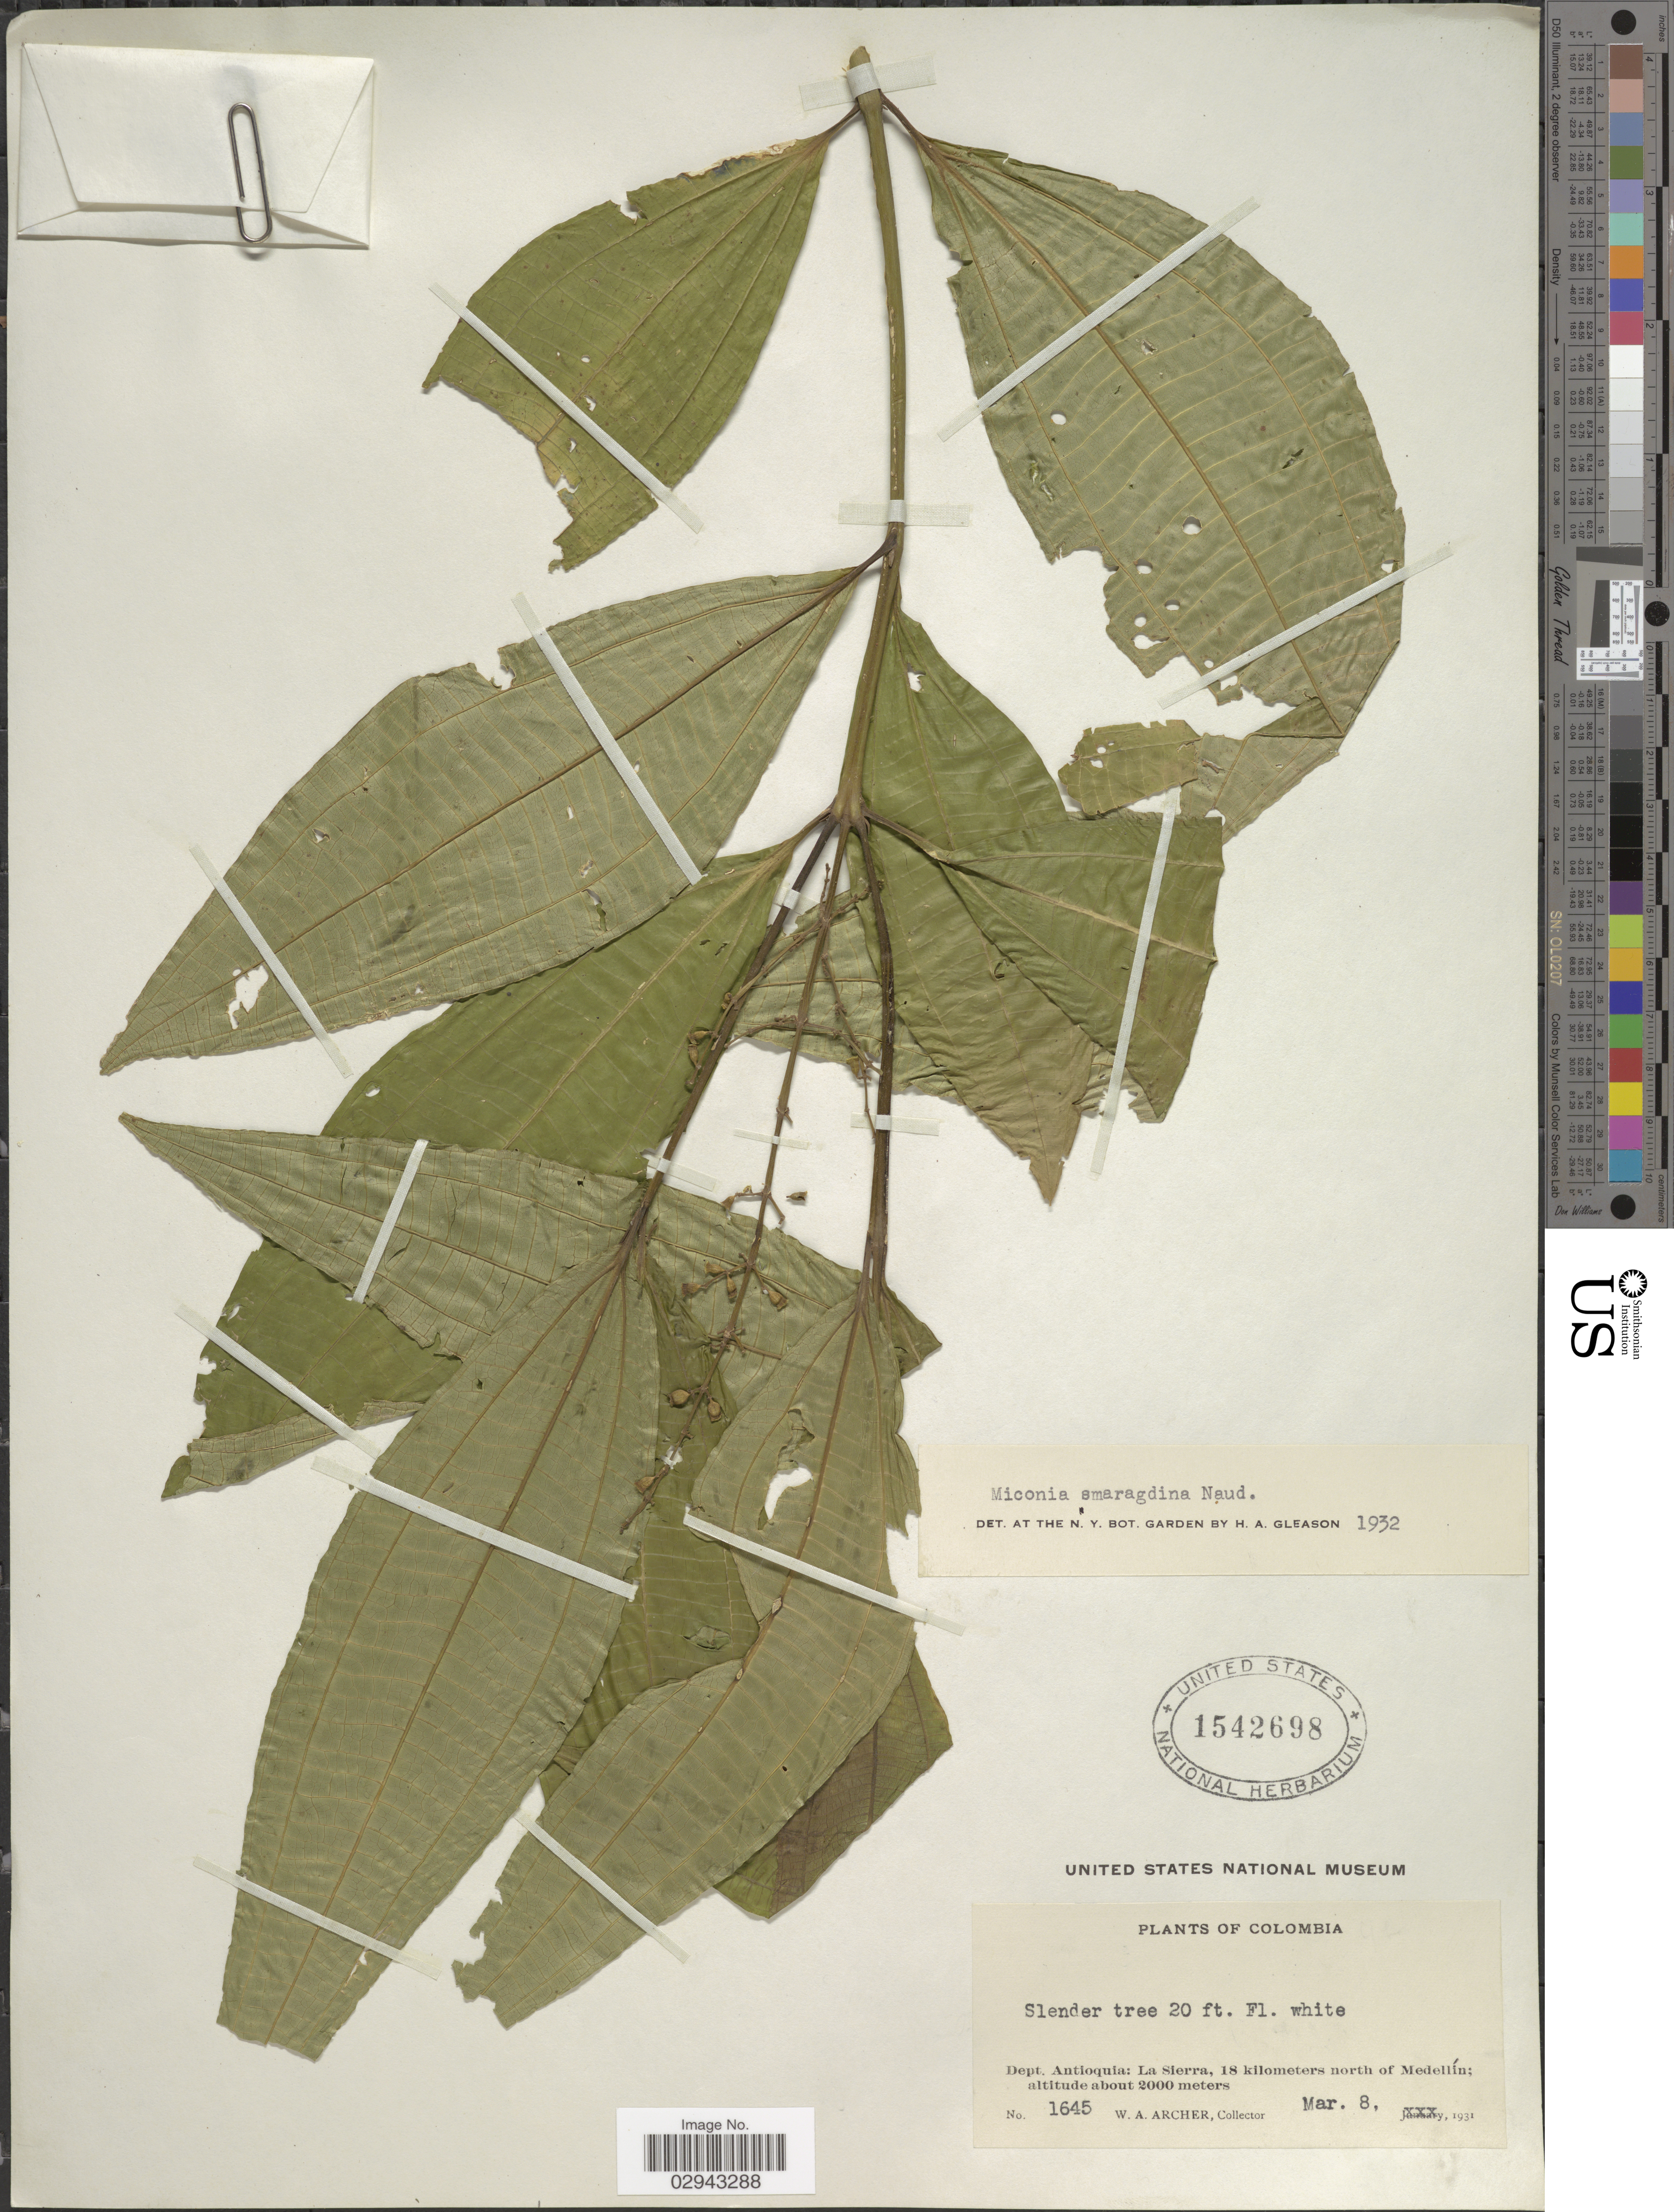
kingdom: Plantae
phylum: Tracheophyta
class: Magnoliopsida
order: Myrtales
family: Melastomataceae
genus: Miconia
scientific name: Miconia smaragdina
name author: Naudin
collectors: W. Archer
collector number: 1645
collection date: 1931-03-08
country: Colombia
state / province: Antioquia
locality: Dept. Antioquia: La Sierra, 18 kilometers north of Medellín.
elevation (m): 2000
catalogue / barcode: US 1542698